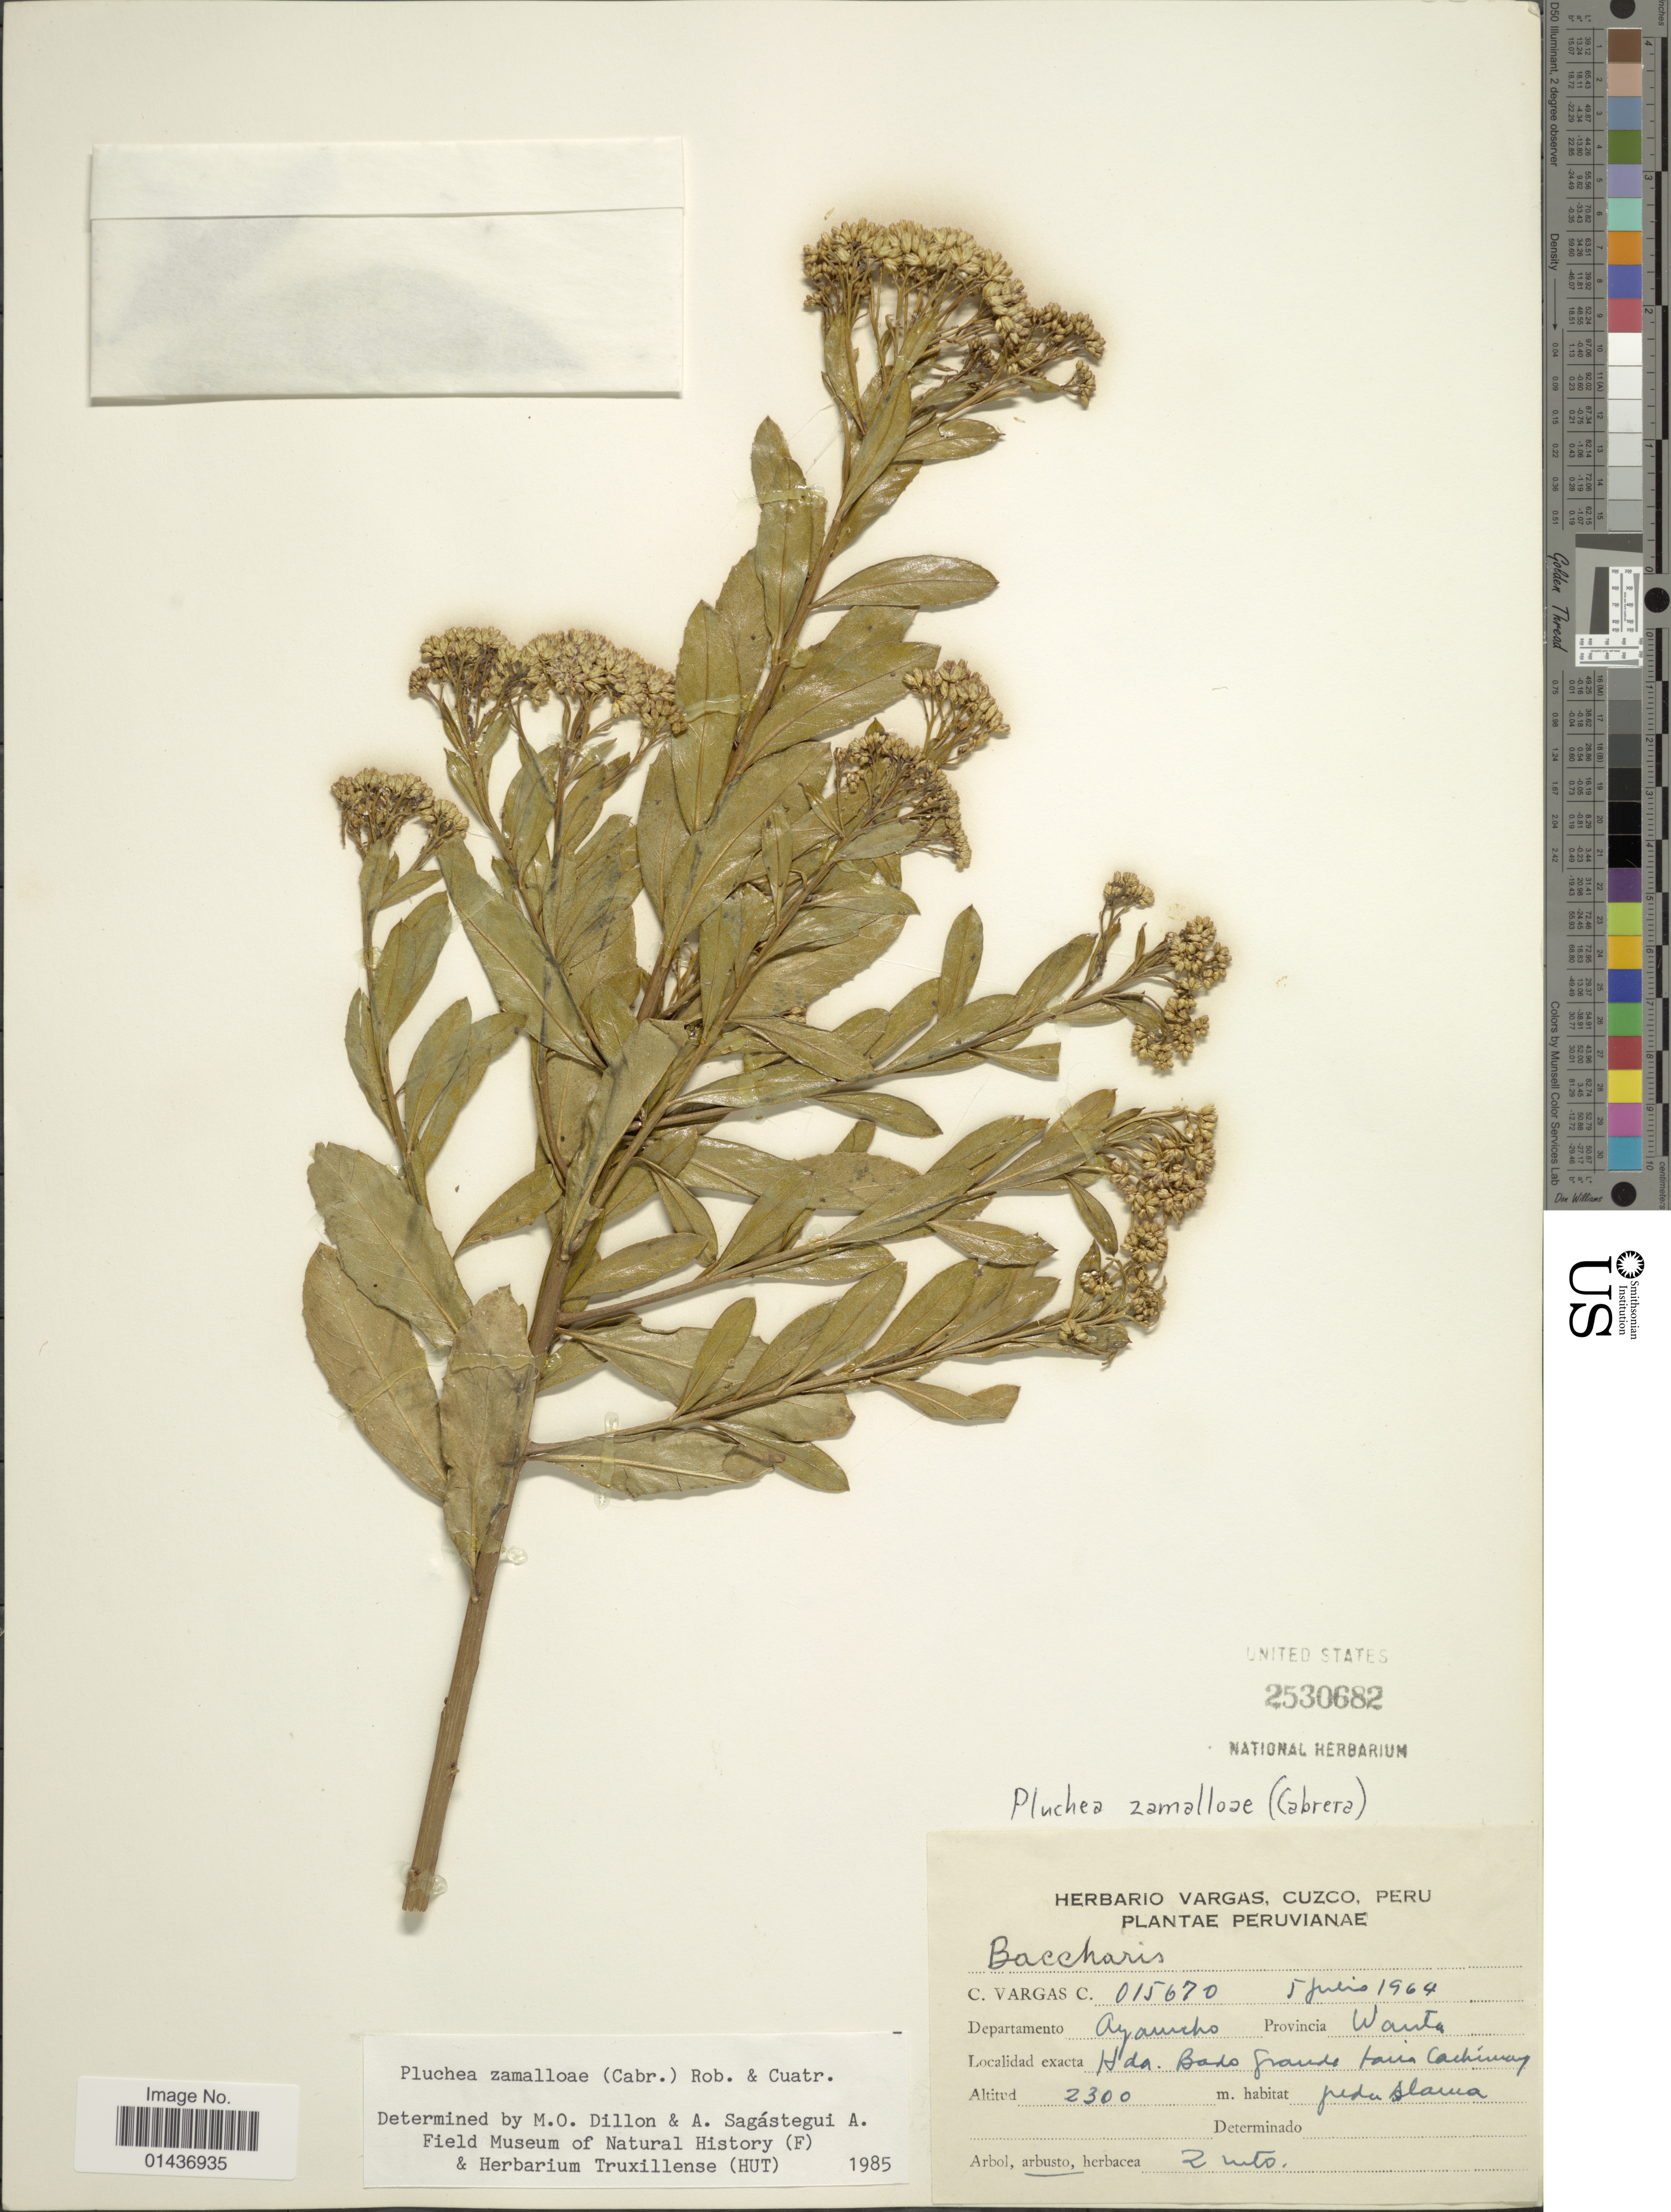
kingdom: Plantae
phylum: Tracheophyta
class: Magnoliopsida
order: Asterales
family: Asteraceae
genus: Pluchea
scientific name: Pluchea zamalloae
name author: (Cabrera) H. Rob. & Cuatrec.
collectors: C. Vargas Calderón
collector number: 015670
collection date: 1964-07-05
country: Peru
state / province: Ayacucho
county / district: Huanta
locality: H-da Bado Grande, Cachimay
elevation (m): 2300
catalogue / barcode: US 2530682